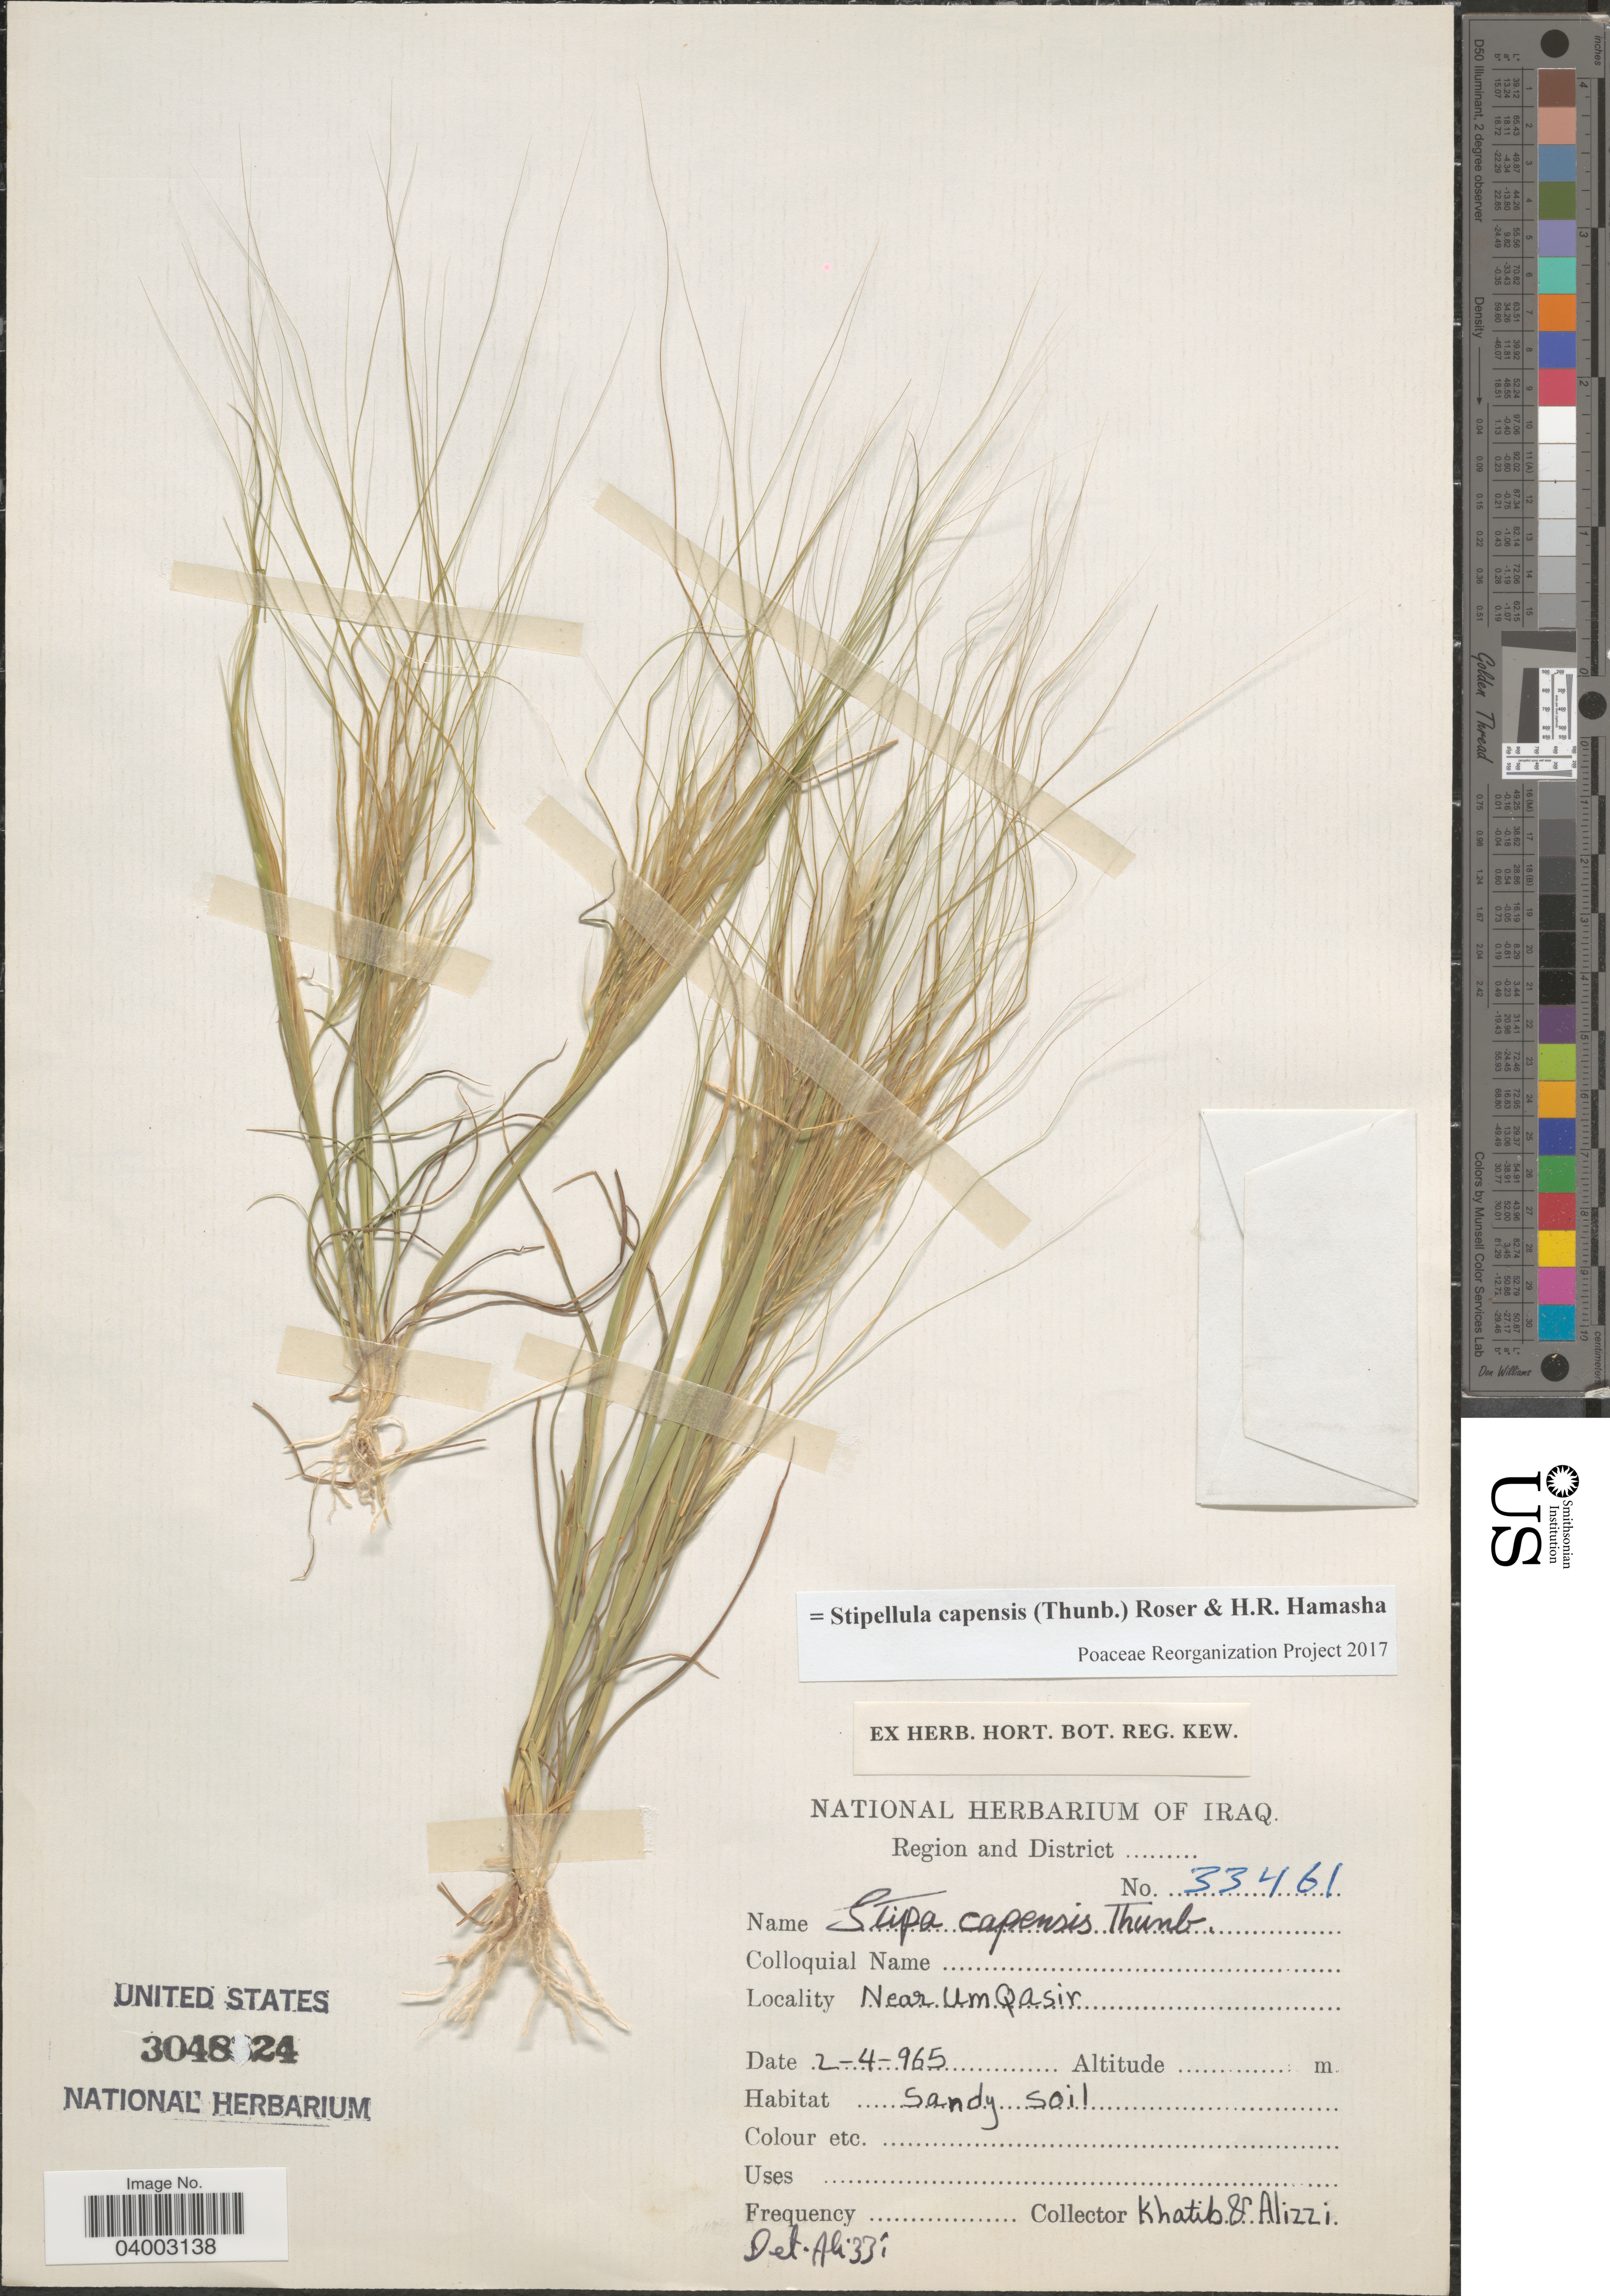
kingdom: Plantae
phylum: Tracheophyta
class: Liliopsida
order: Poales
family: Poaceae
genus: Stipellula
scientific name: Stipellula capensis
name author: (Thunb.) Röser & H. R. Hamasha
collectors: Khatib & Alizzi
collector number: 33461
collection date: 1965-04-02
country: Iraq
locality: Near Umqasir.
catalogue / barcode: US 304824